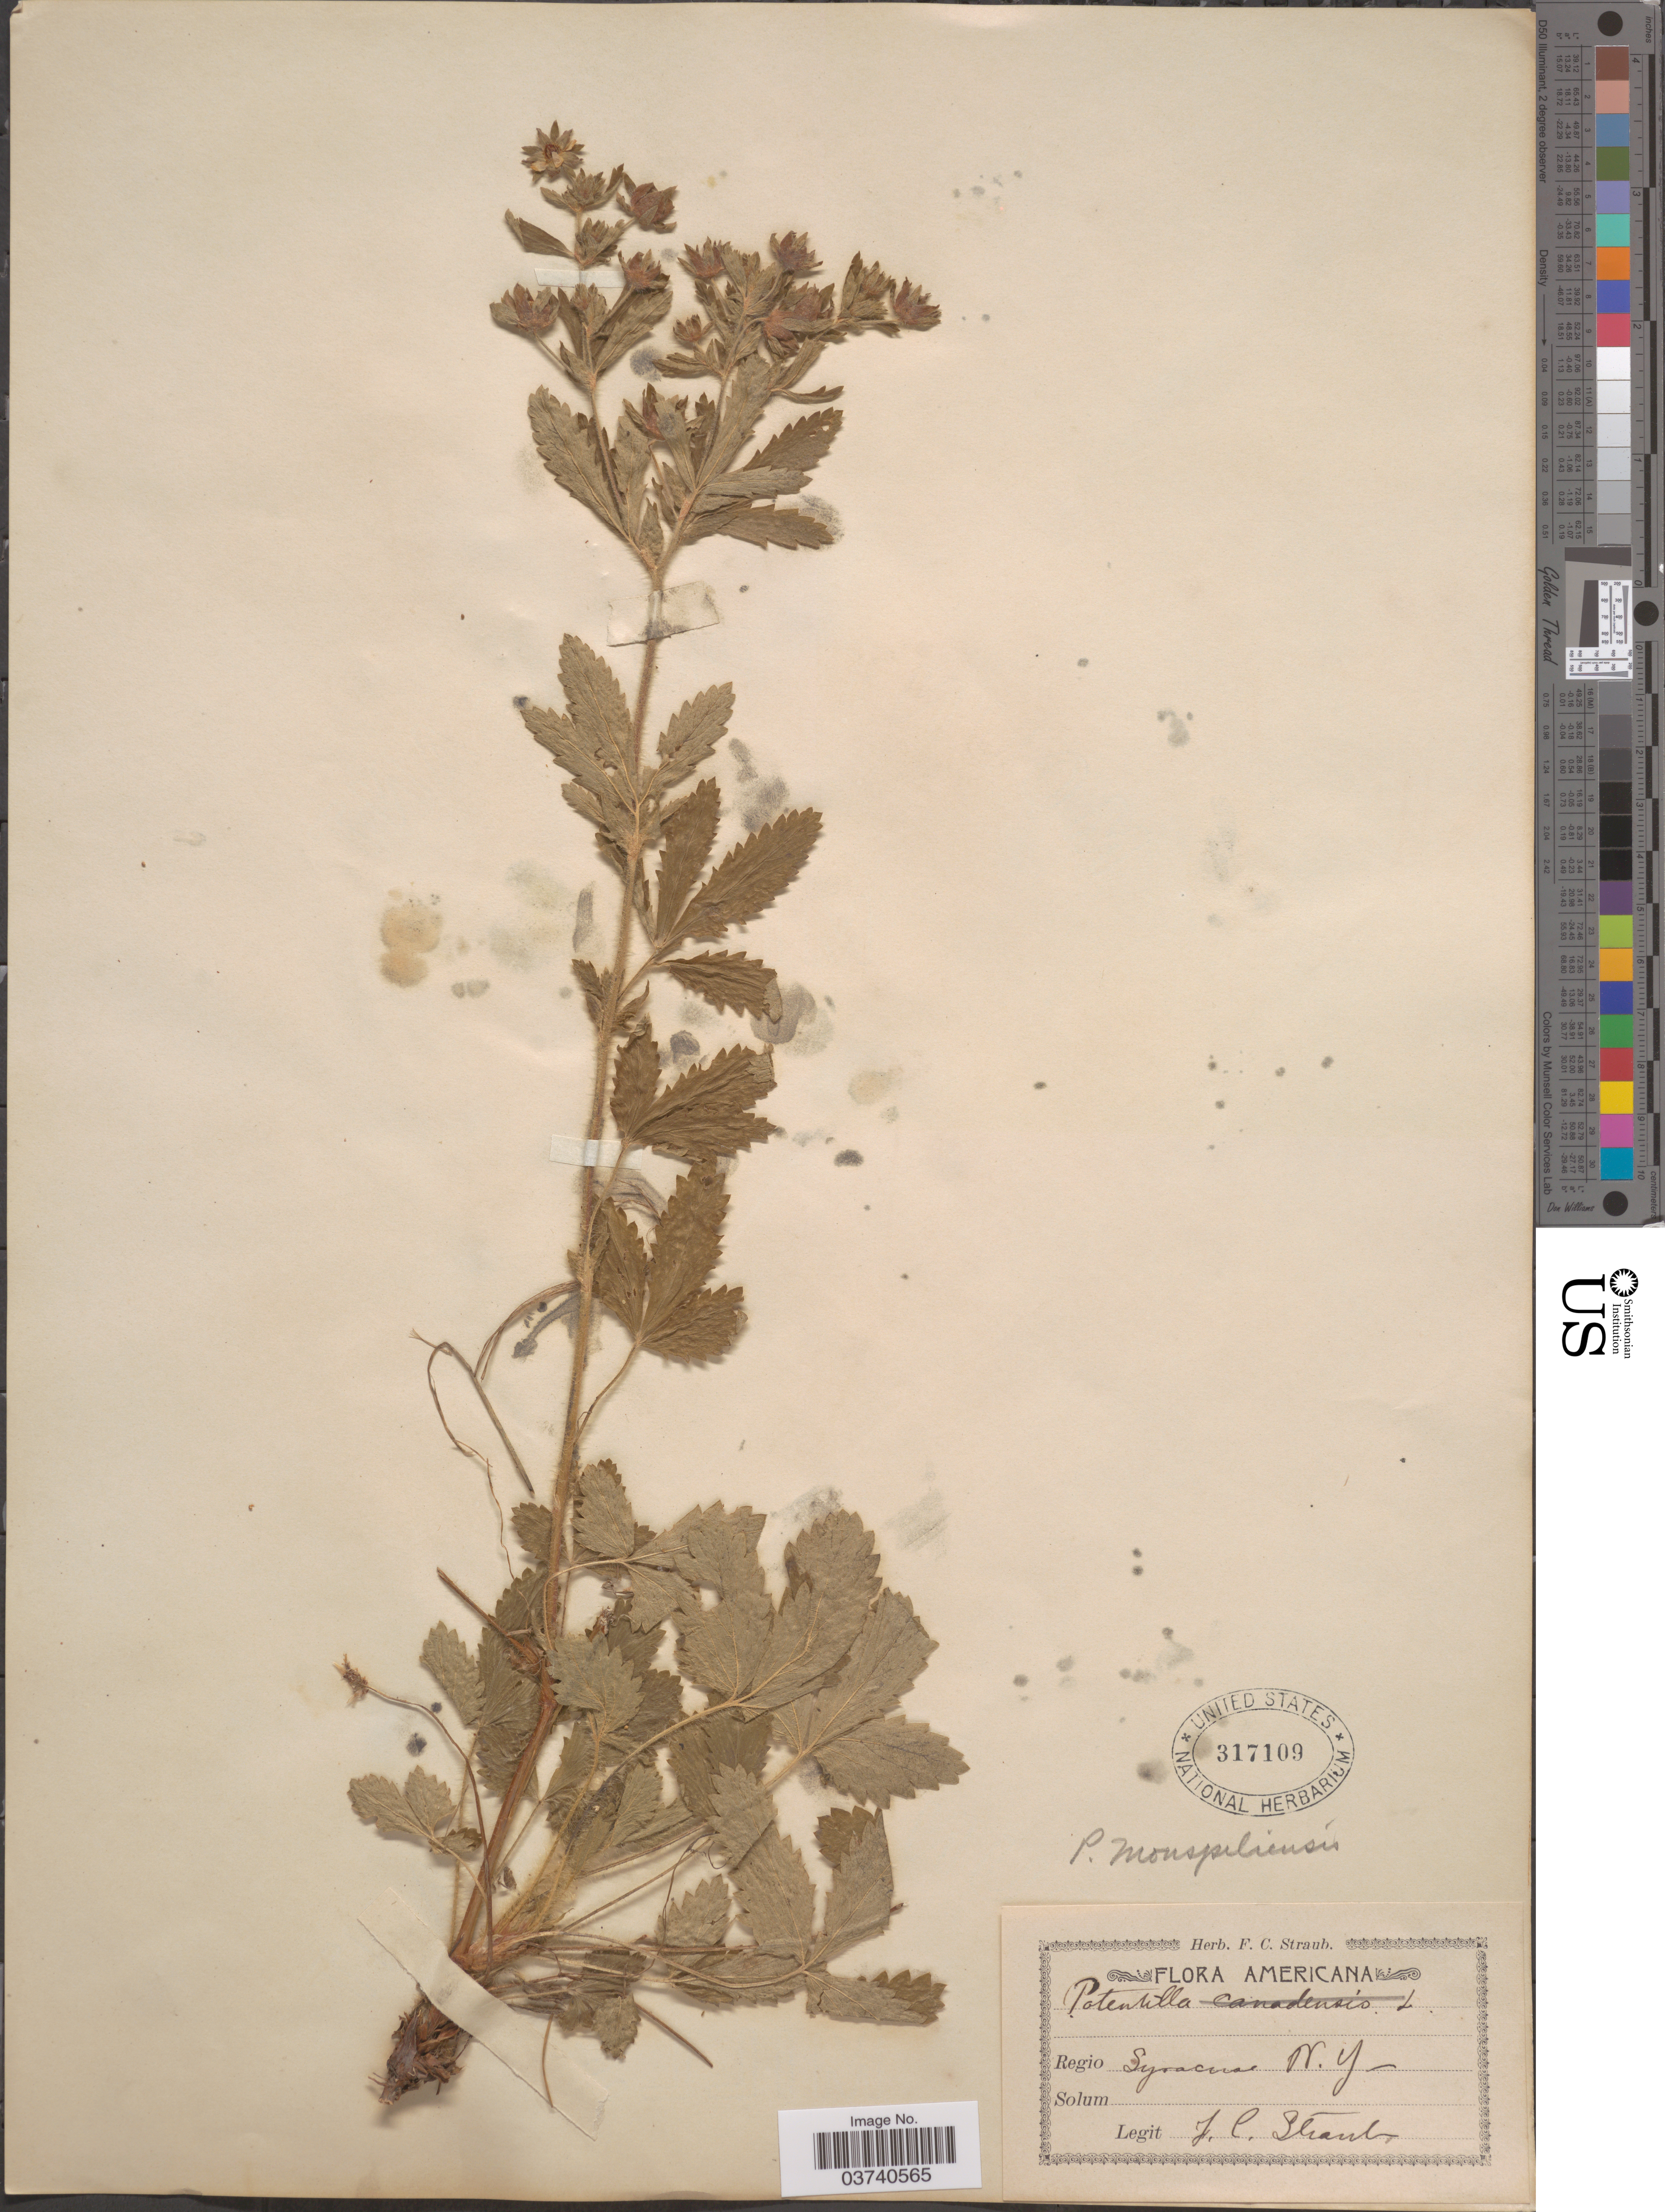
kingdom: Plantae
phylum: Tracheophyta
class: Magnoliopsida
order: Rosales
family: Rosaceae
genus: Potentilla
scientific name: Potentilla norvegica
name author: L.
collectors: F. Straub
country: United States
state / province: New York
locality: Regio Syracuse.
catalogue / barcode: US 317109